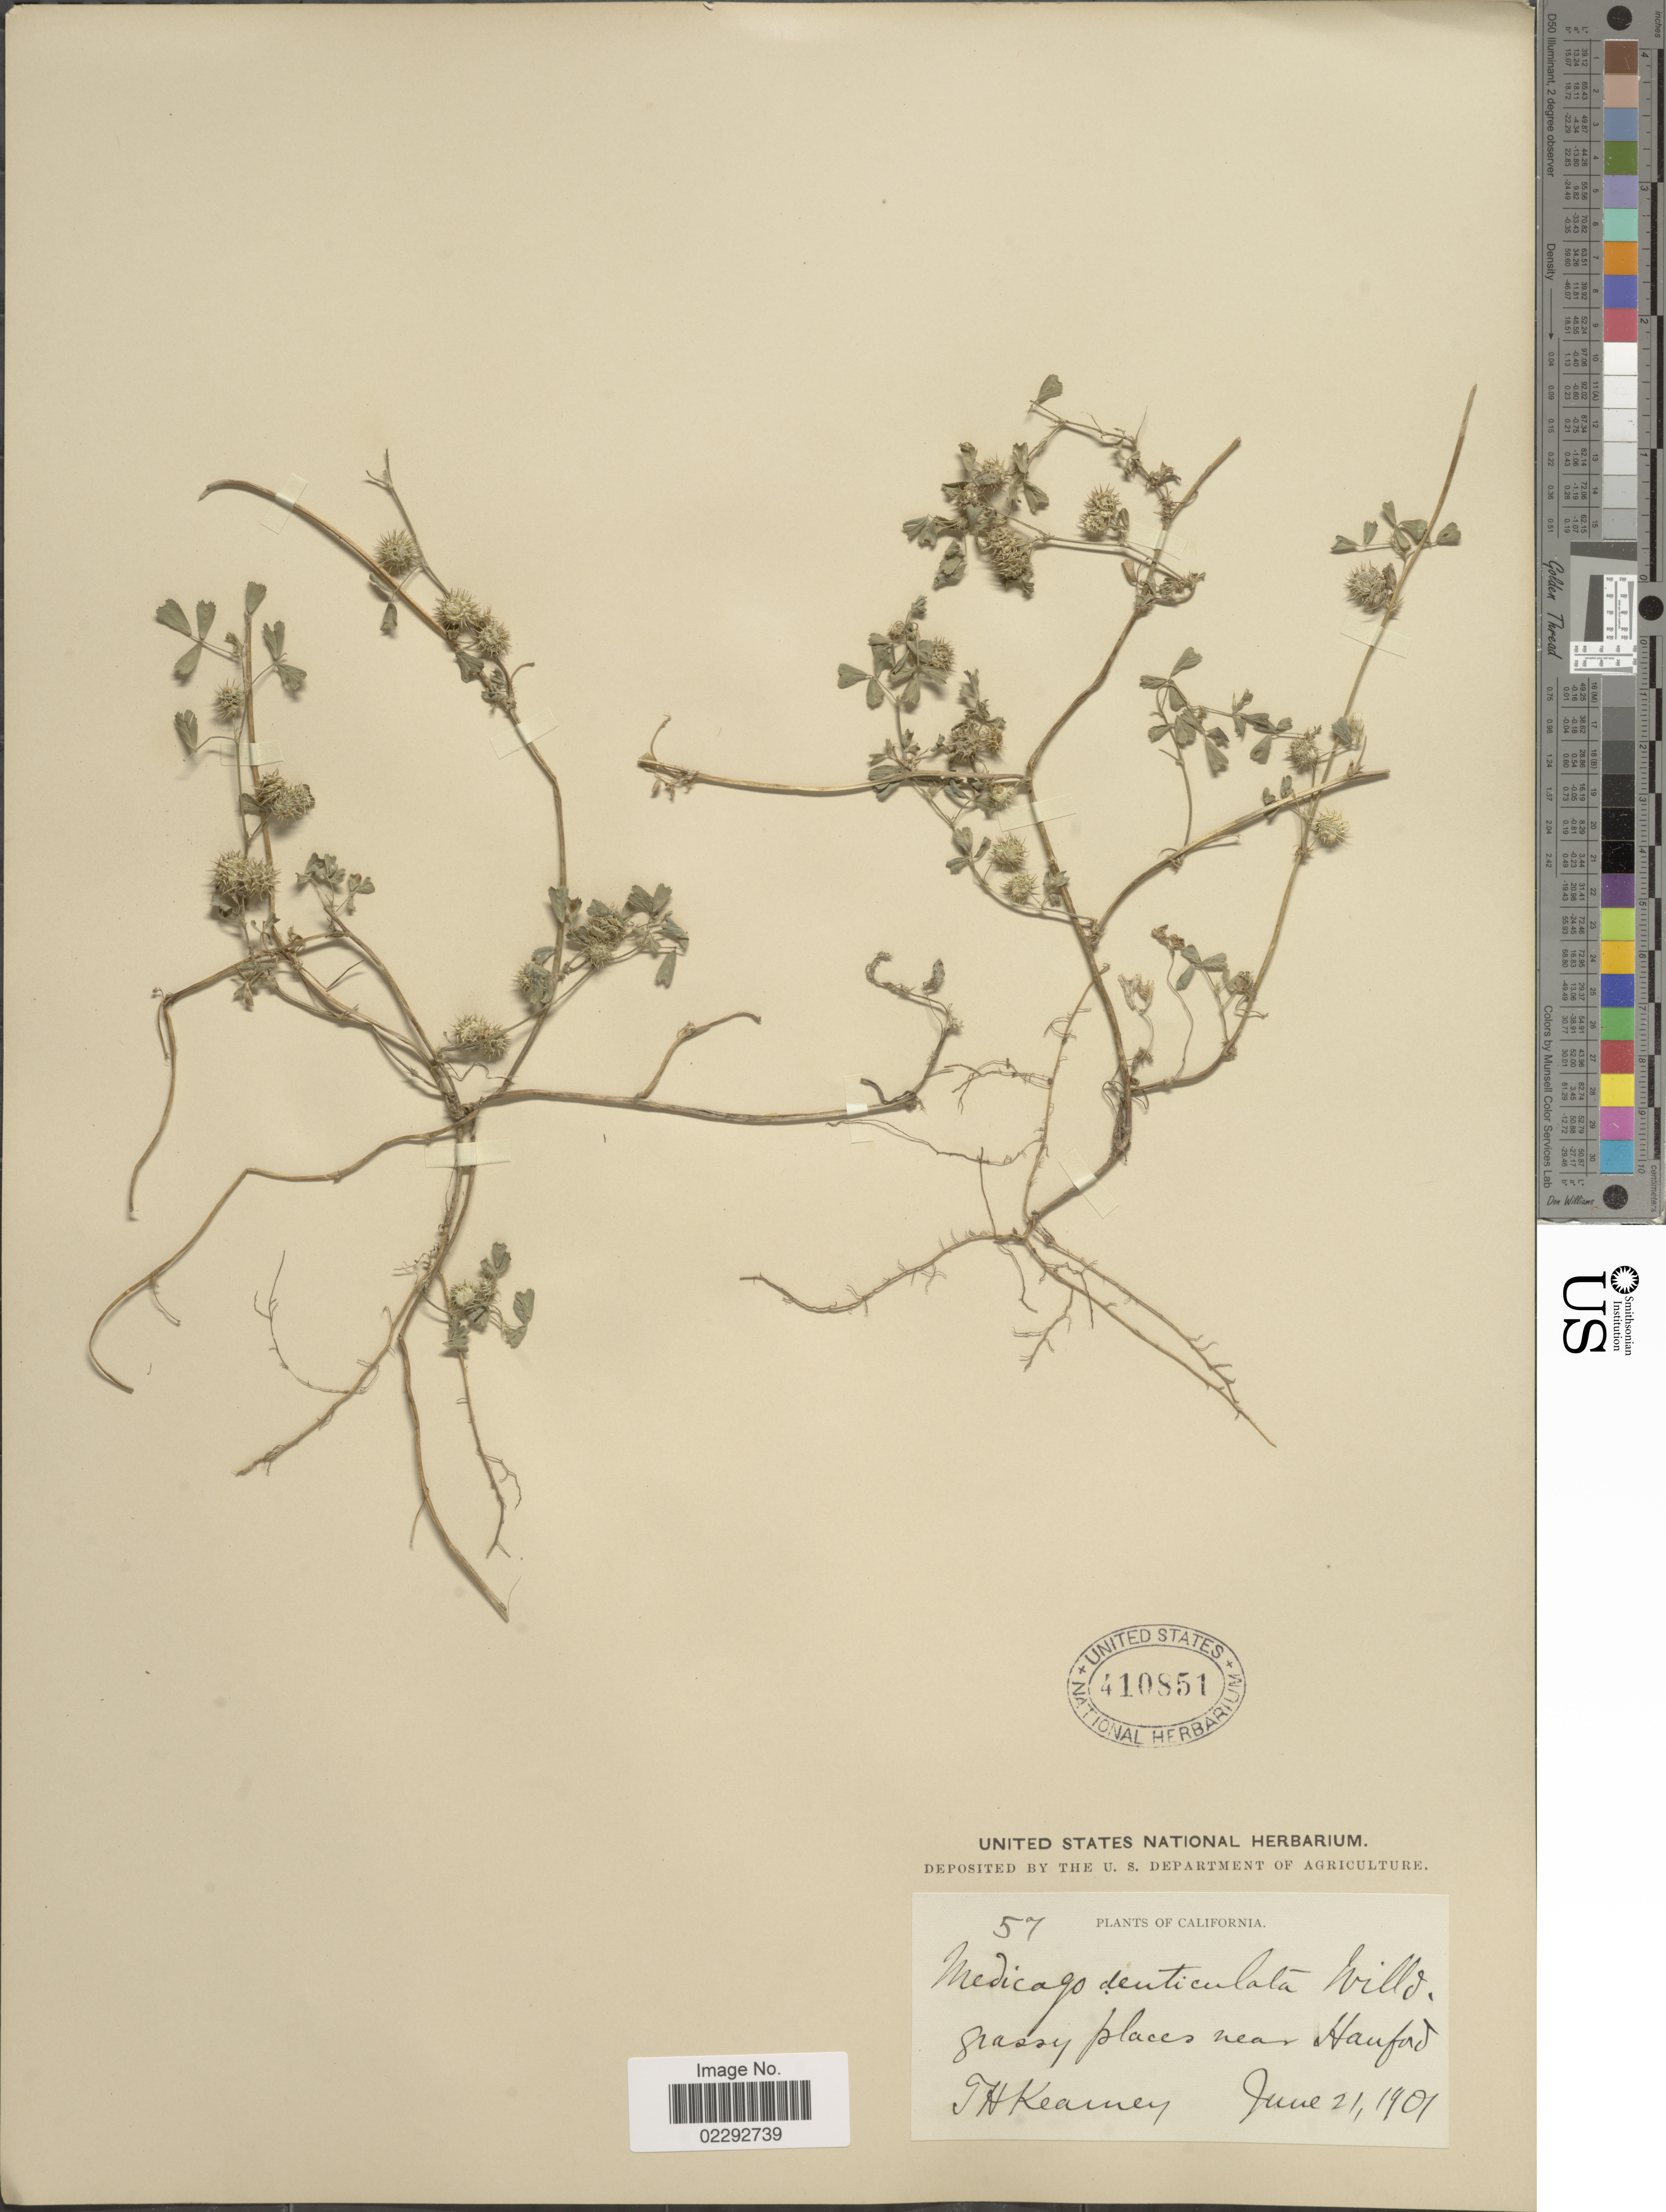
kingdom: Plantae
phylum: Tracheophyta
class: Magnoliopsida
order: Fabales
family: Fabaceae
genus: Medicago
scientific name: Medicago hispida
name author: Gaertn.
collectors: T. H. Kearney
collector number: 57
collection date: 1901-06-21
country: United States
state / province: California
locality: Near Hanford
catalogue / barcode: US 410851